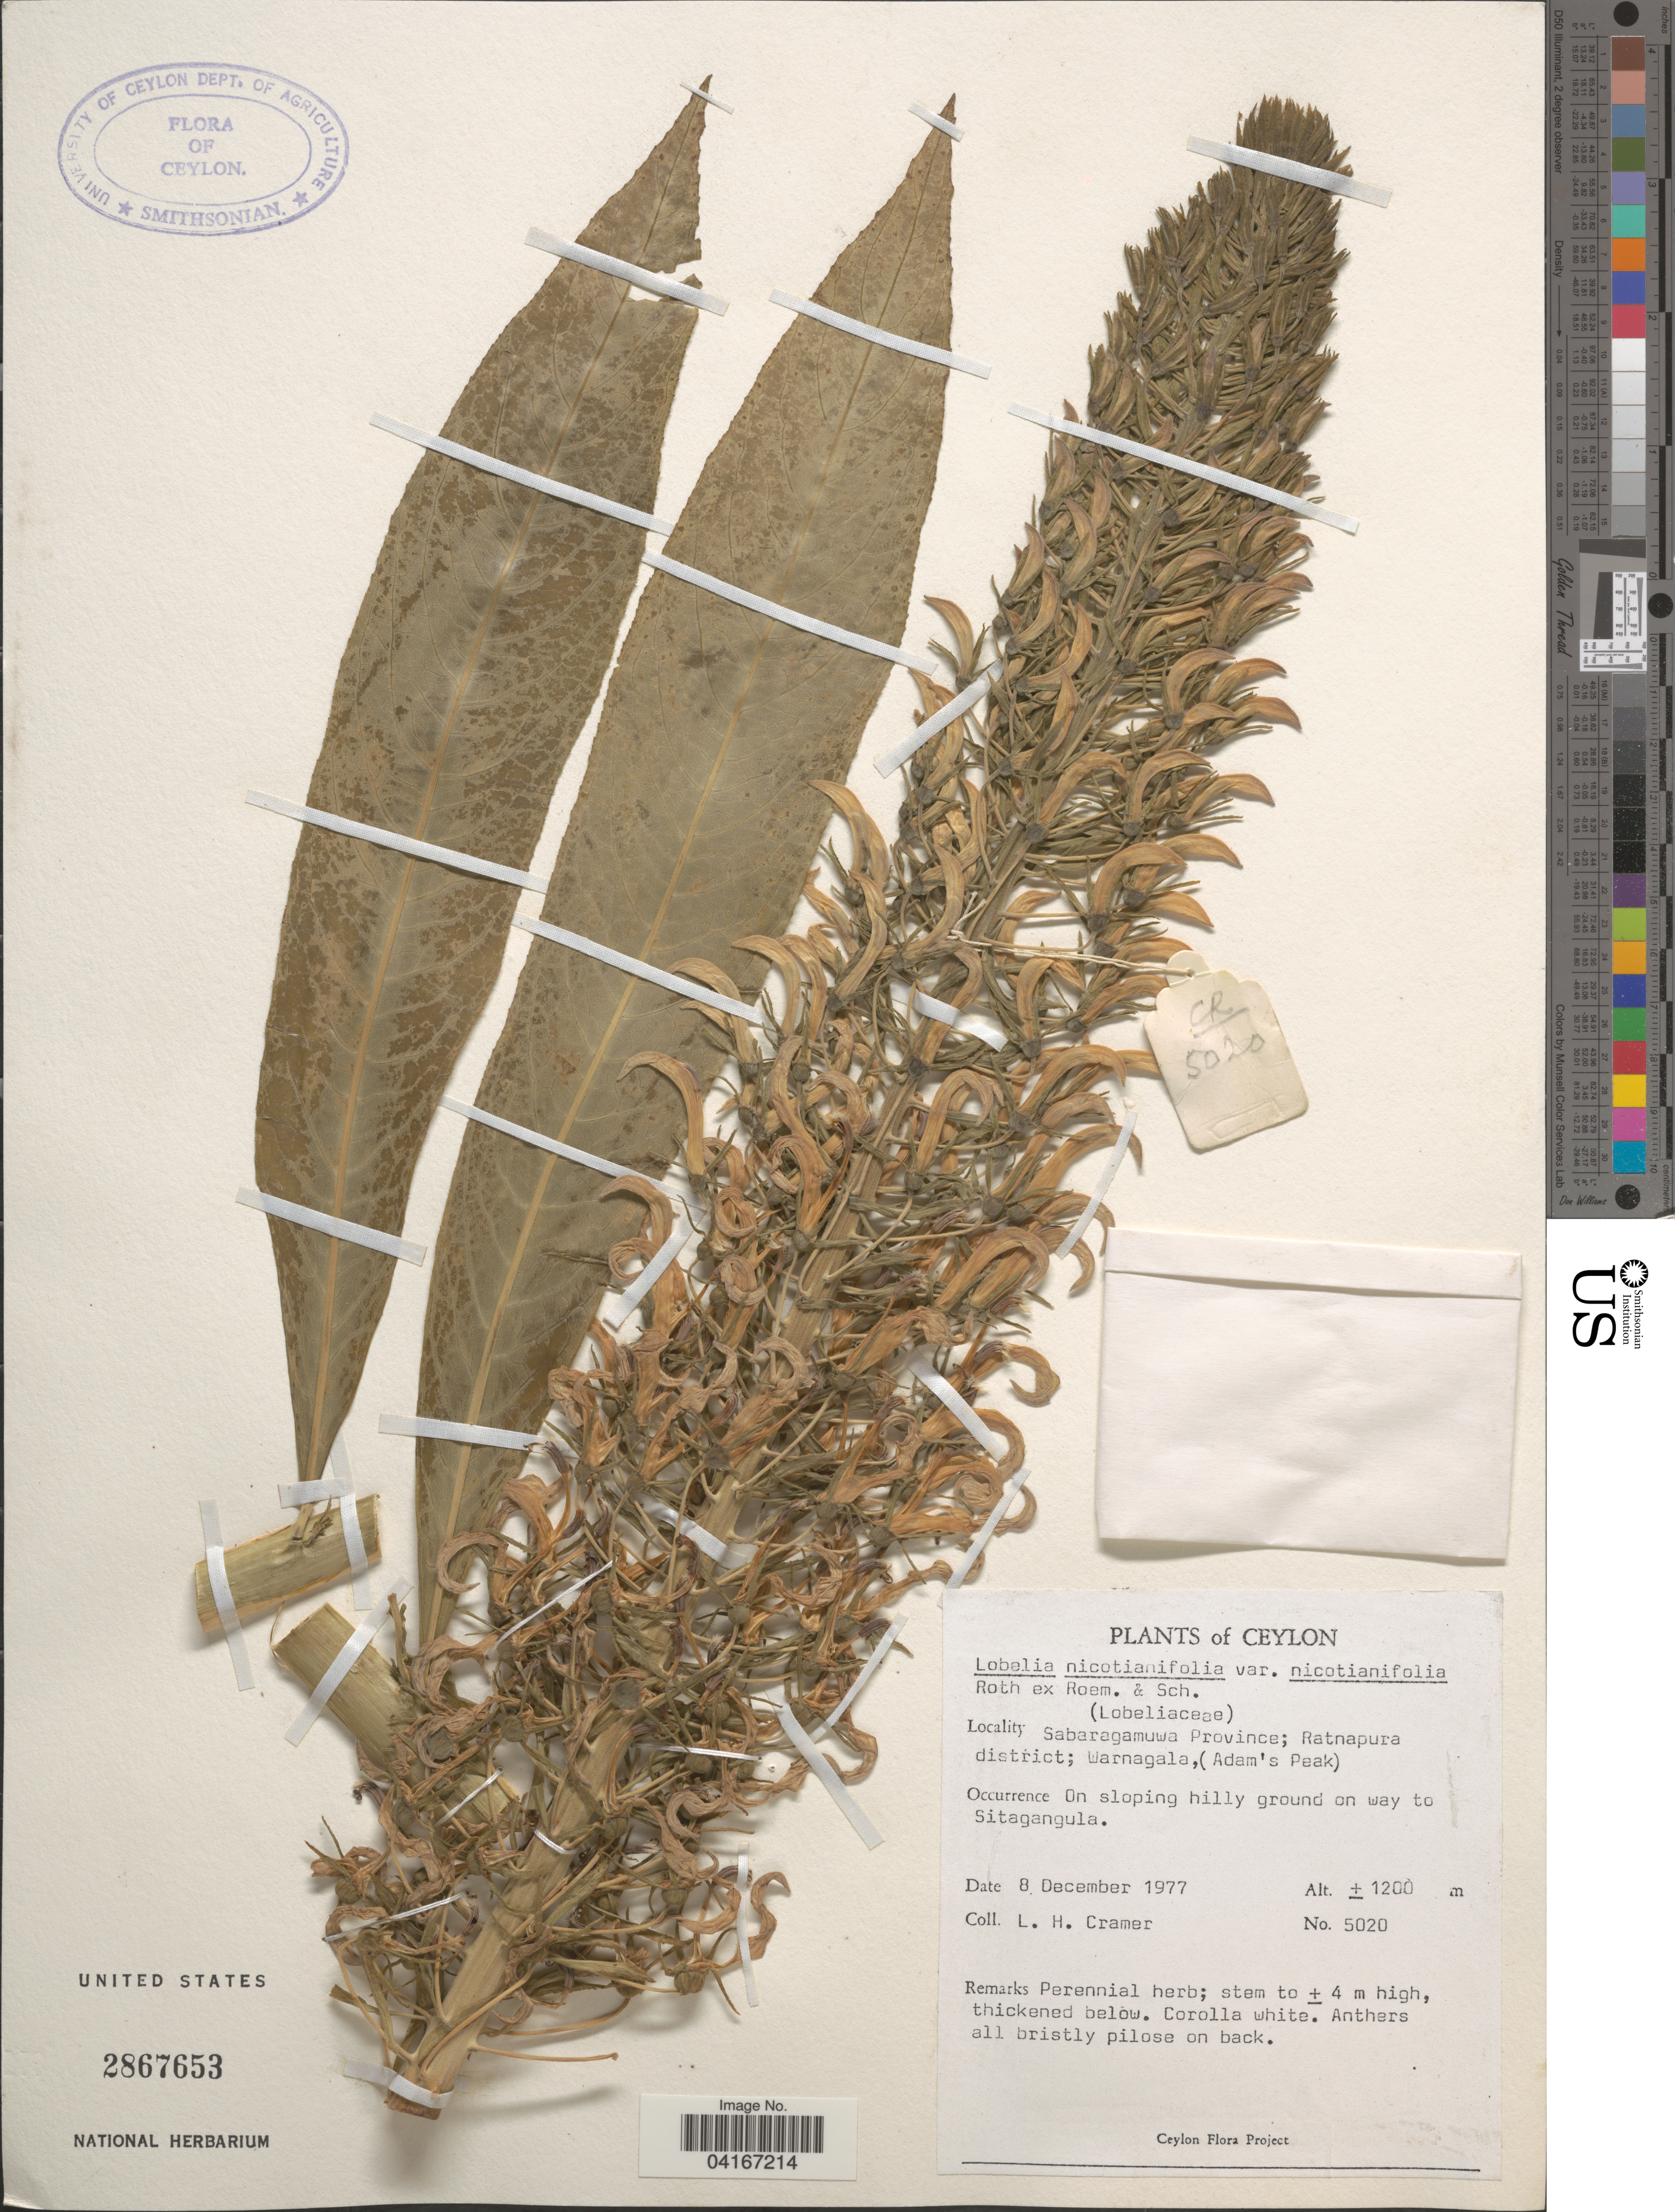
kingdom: Plantae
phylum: Tracheophyta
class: Magnoliopsida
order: Asterales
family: Campanulaceae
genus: Lobelia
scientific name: Lobelia nicotianifolia var. nicotianifolia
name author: Roth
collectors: L. H. Cramer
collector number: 5020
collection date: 1977-12-08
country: Sri Lanka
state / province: Sabaragamuwa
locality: Ceylon. Ratnapura district; Warnagala, (Adam's Peak). On sloping hilly ground on way to Sitagangula.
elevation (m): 1200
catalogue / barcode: US 2867653